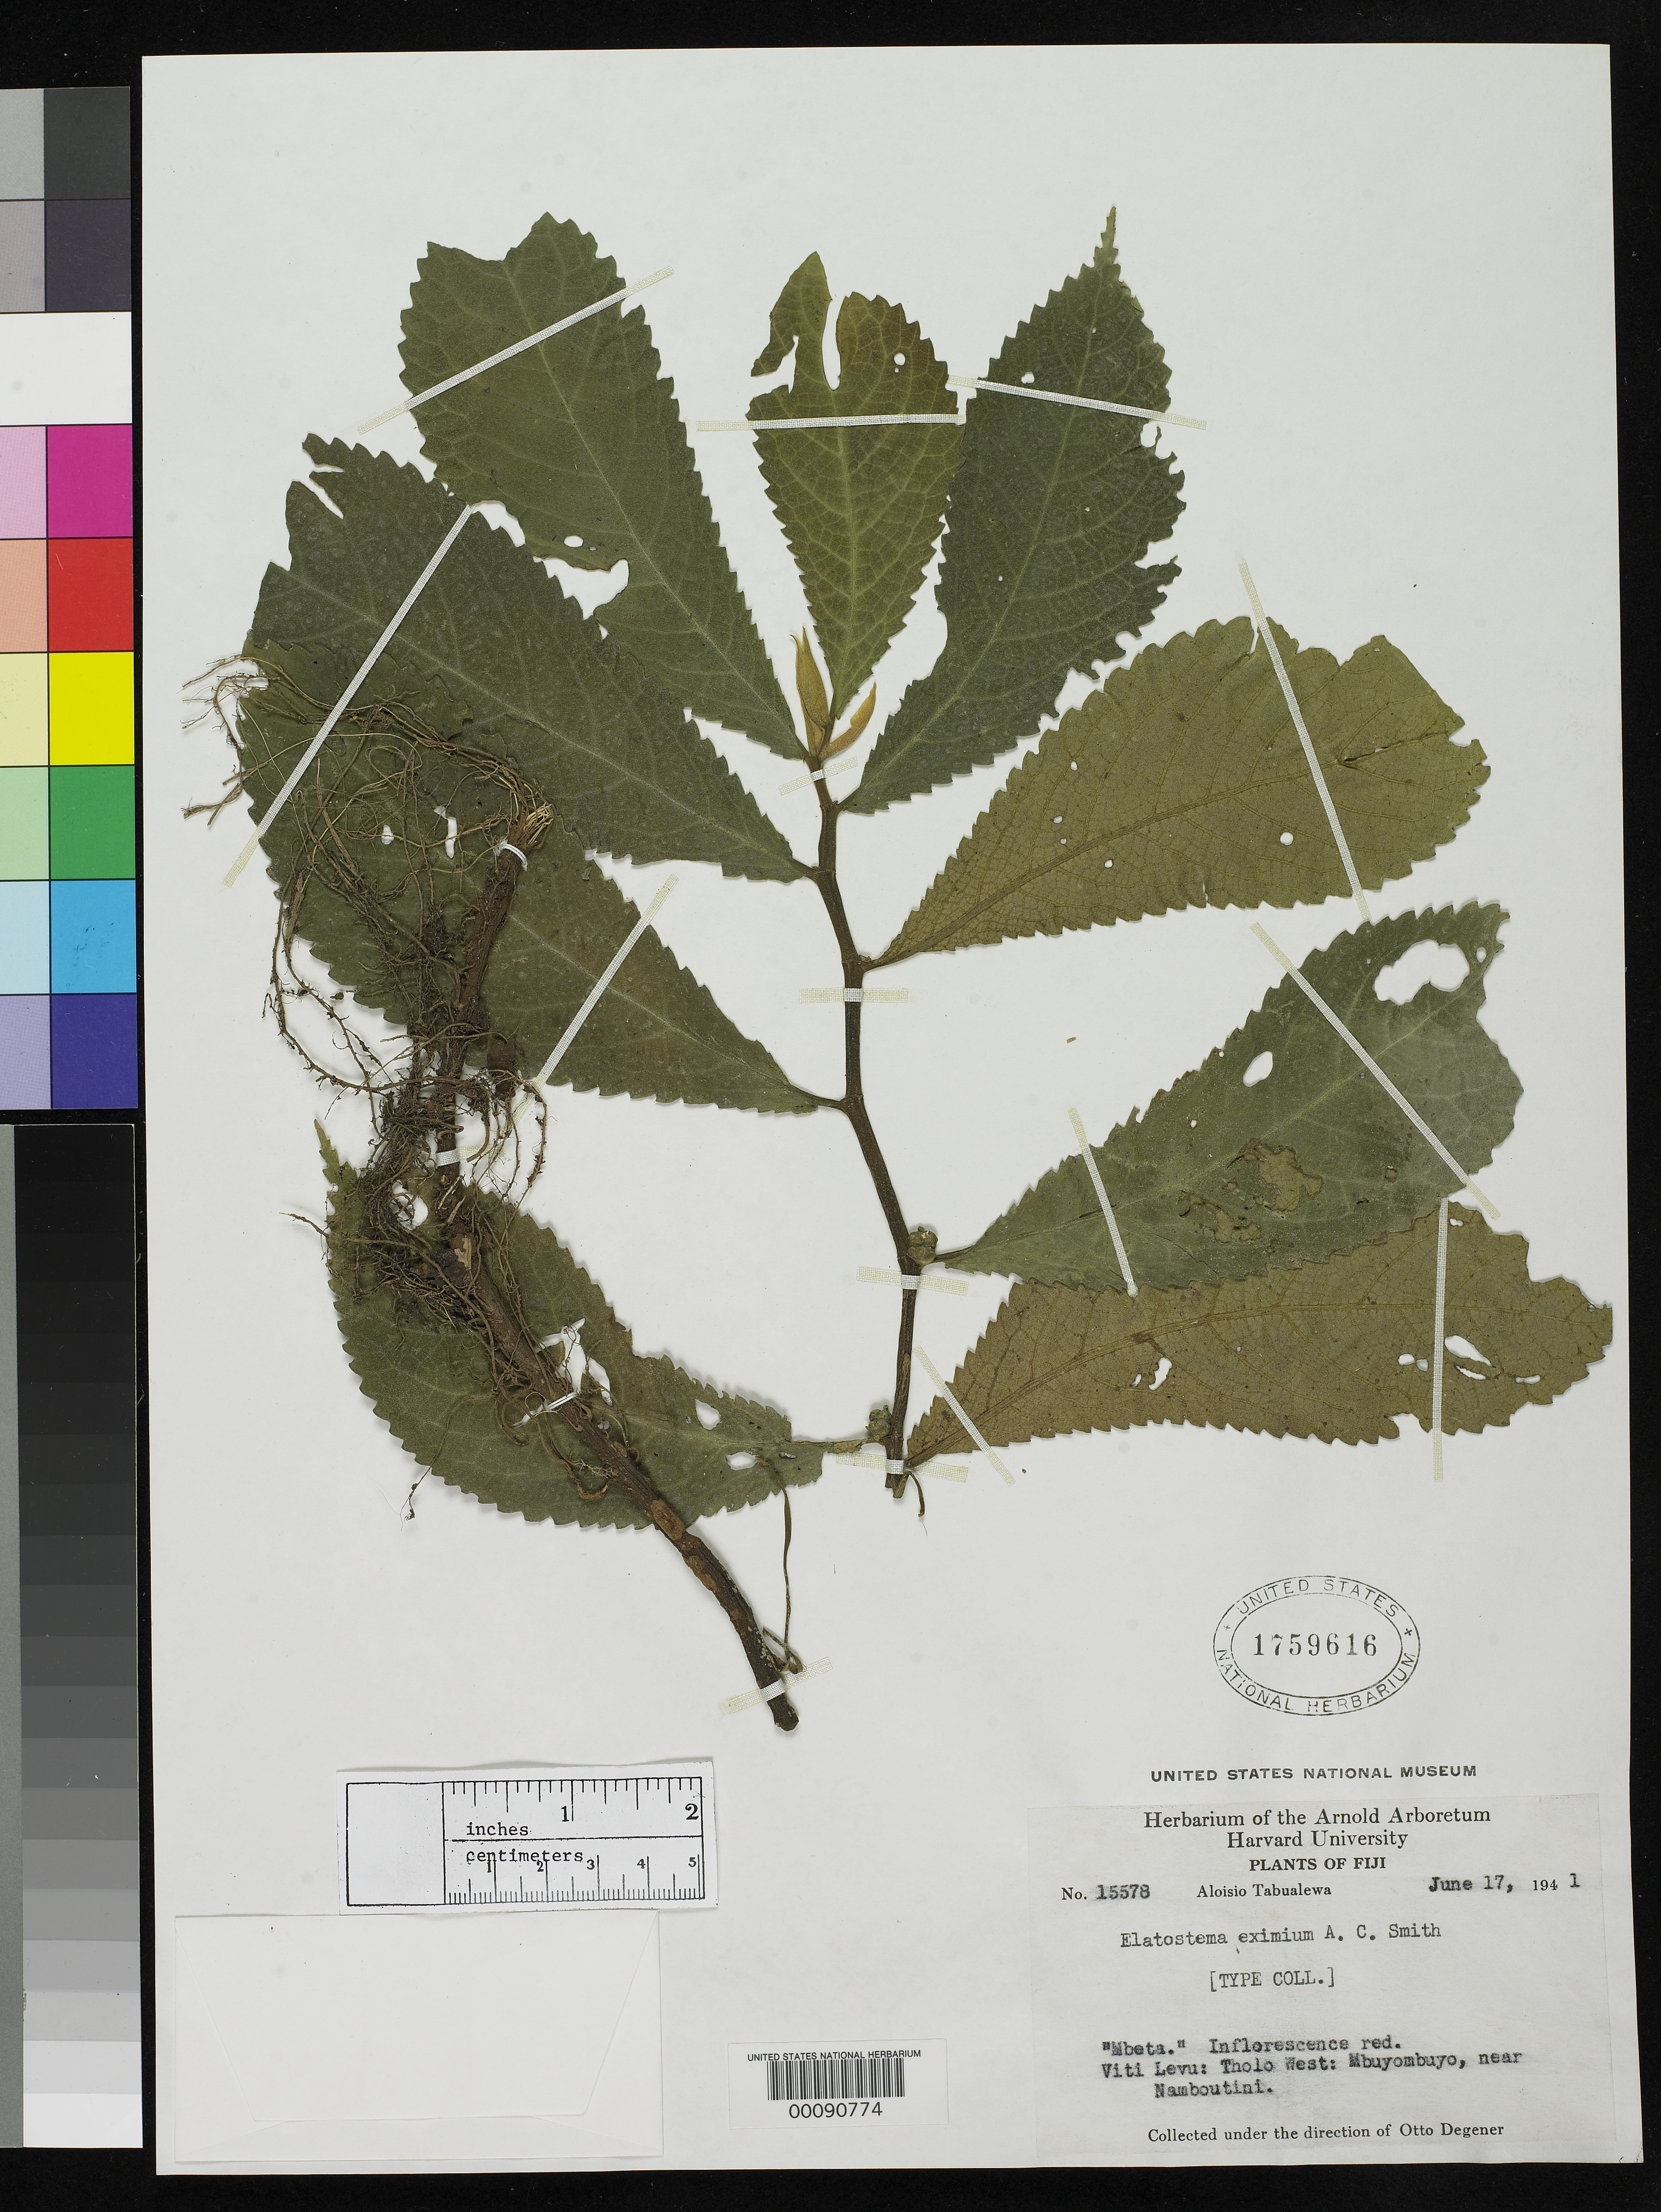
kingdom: Plantae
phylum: Tracheophyta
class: Magnoliopsida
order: Rosales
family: Urticaceae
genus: Elatostema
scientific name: Elatostema eximium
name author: A.C. Sm.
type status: Isotype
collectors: A. Tabualewa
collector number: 15578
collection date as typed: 17 Jun 1941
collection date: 1941-06-17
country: Fiji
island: Viti Levu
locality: Tholo West, Mbuyombuyo, near Namboutini. [Viti Levu Group]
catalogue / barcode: US 1759616